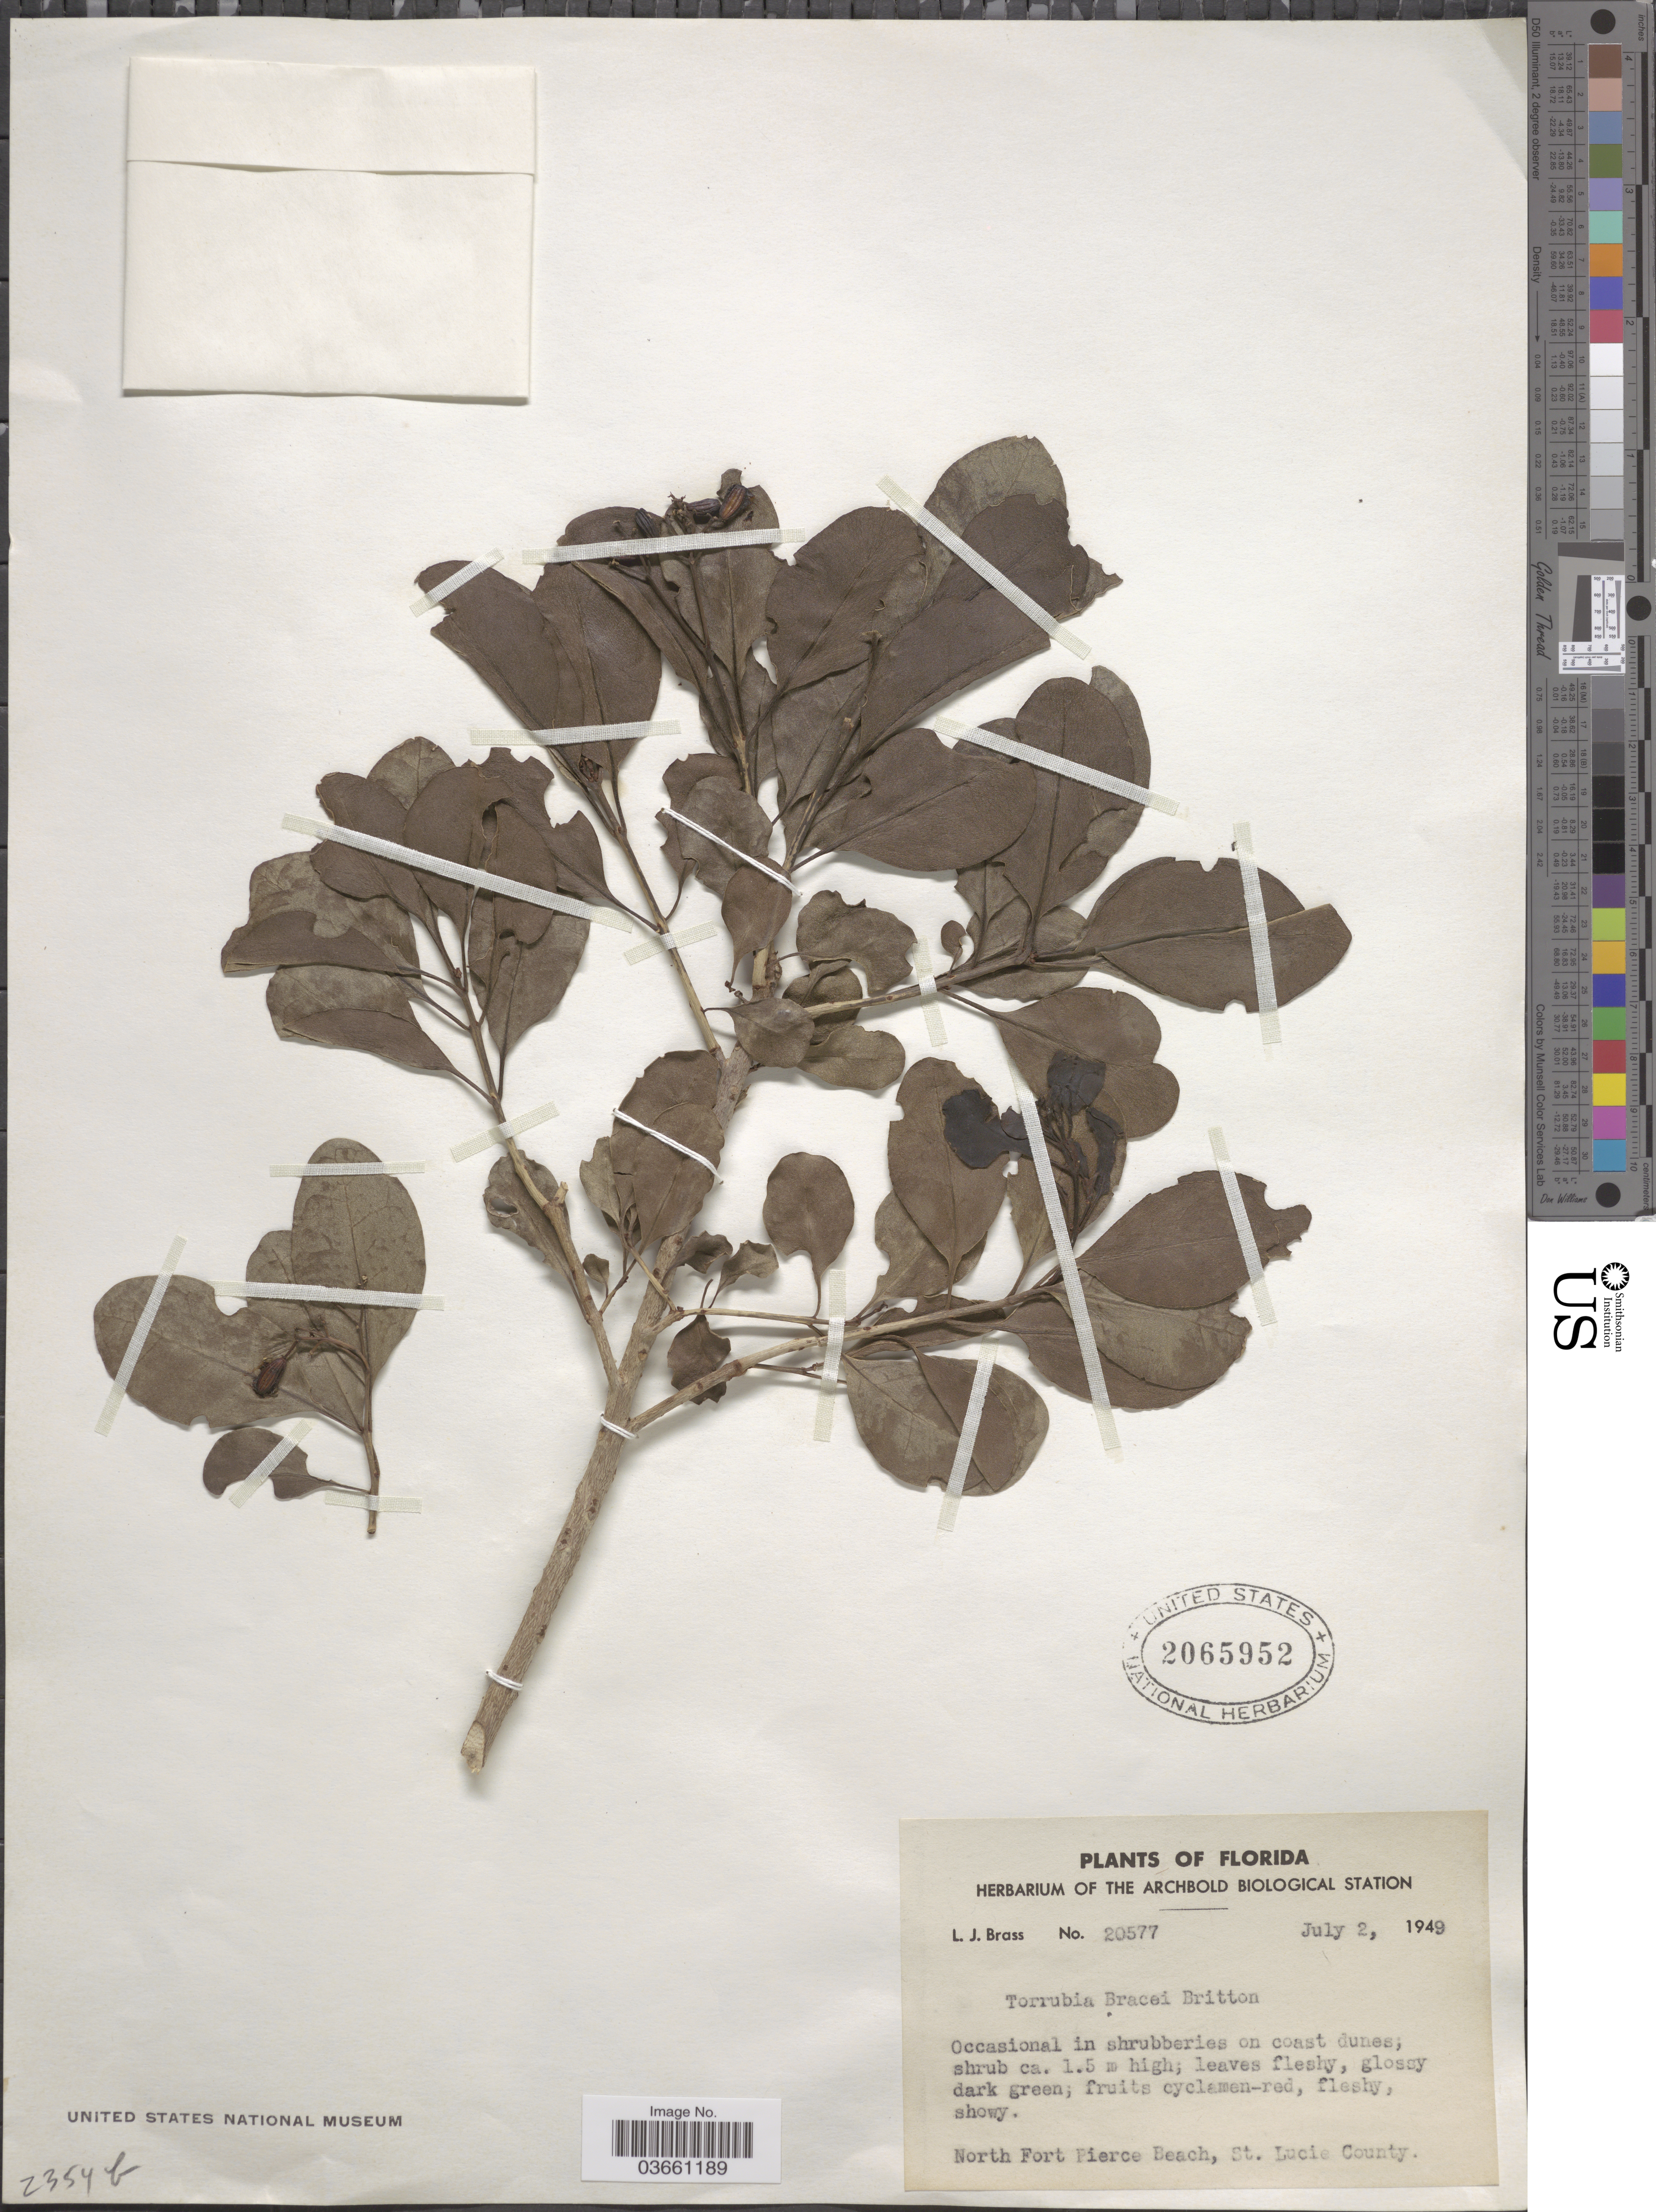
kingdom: Plantae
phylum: Tracheophyta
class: Magnoliopsida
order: Caryophyllales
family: Nyctaginaceae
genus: Guapira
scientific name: Guapira discolor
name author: (Spreng.) Little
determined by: Strong, Mark T., (BOT), Smithsonian Institution - National Museum of Natural History (UNITED STATES)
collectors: L. J. Brass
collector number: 20577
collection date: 1949-07-02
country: United States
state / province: Florida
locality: North Fort Pierce Beach, St. Lucie County.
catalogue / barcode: US 2065952